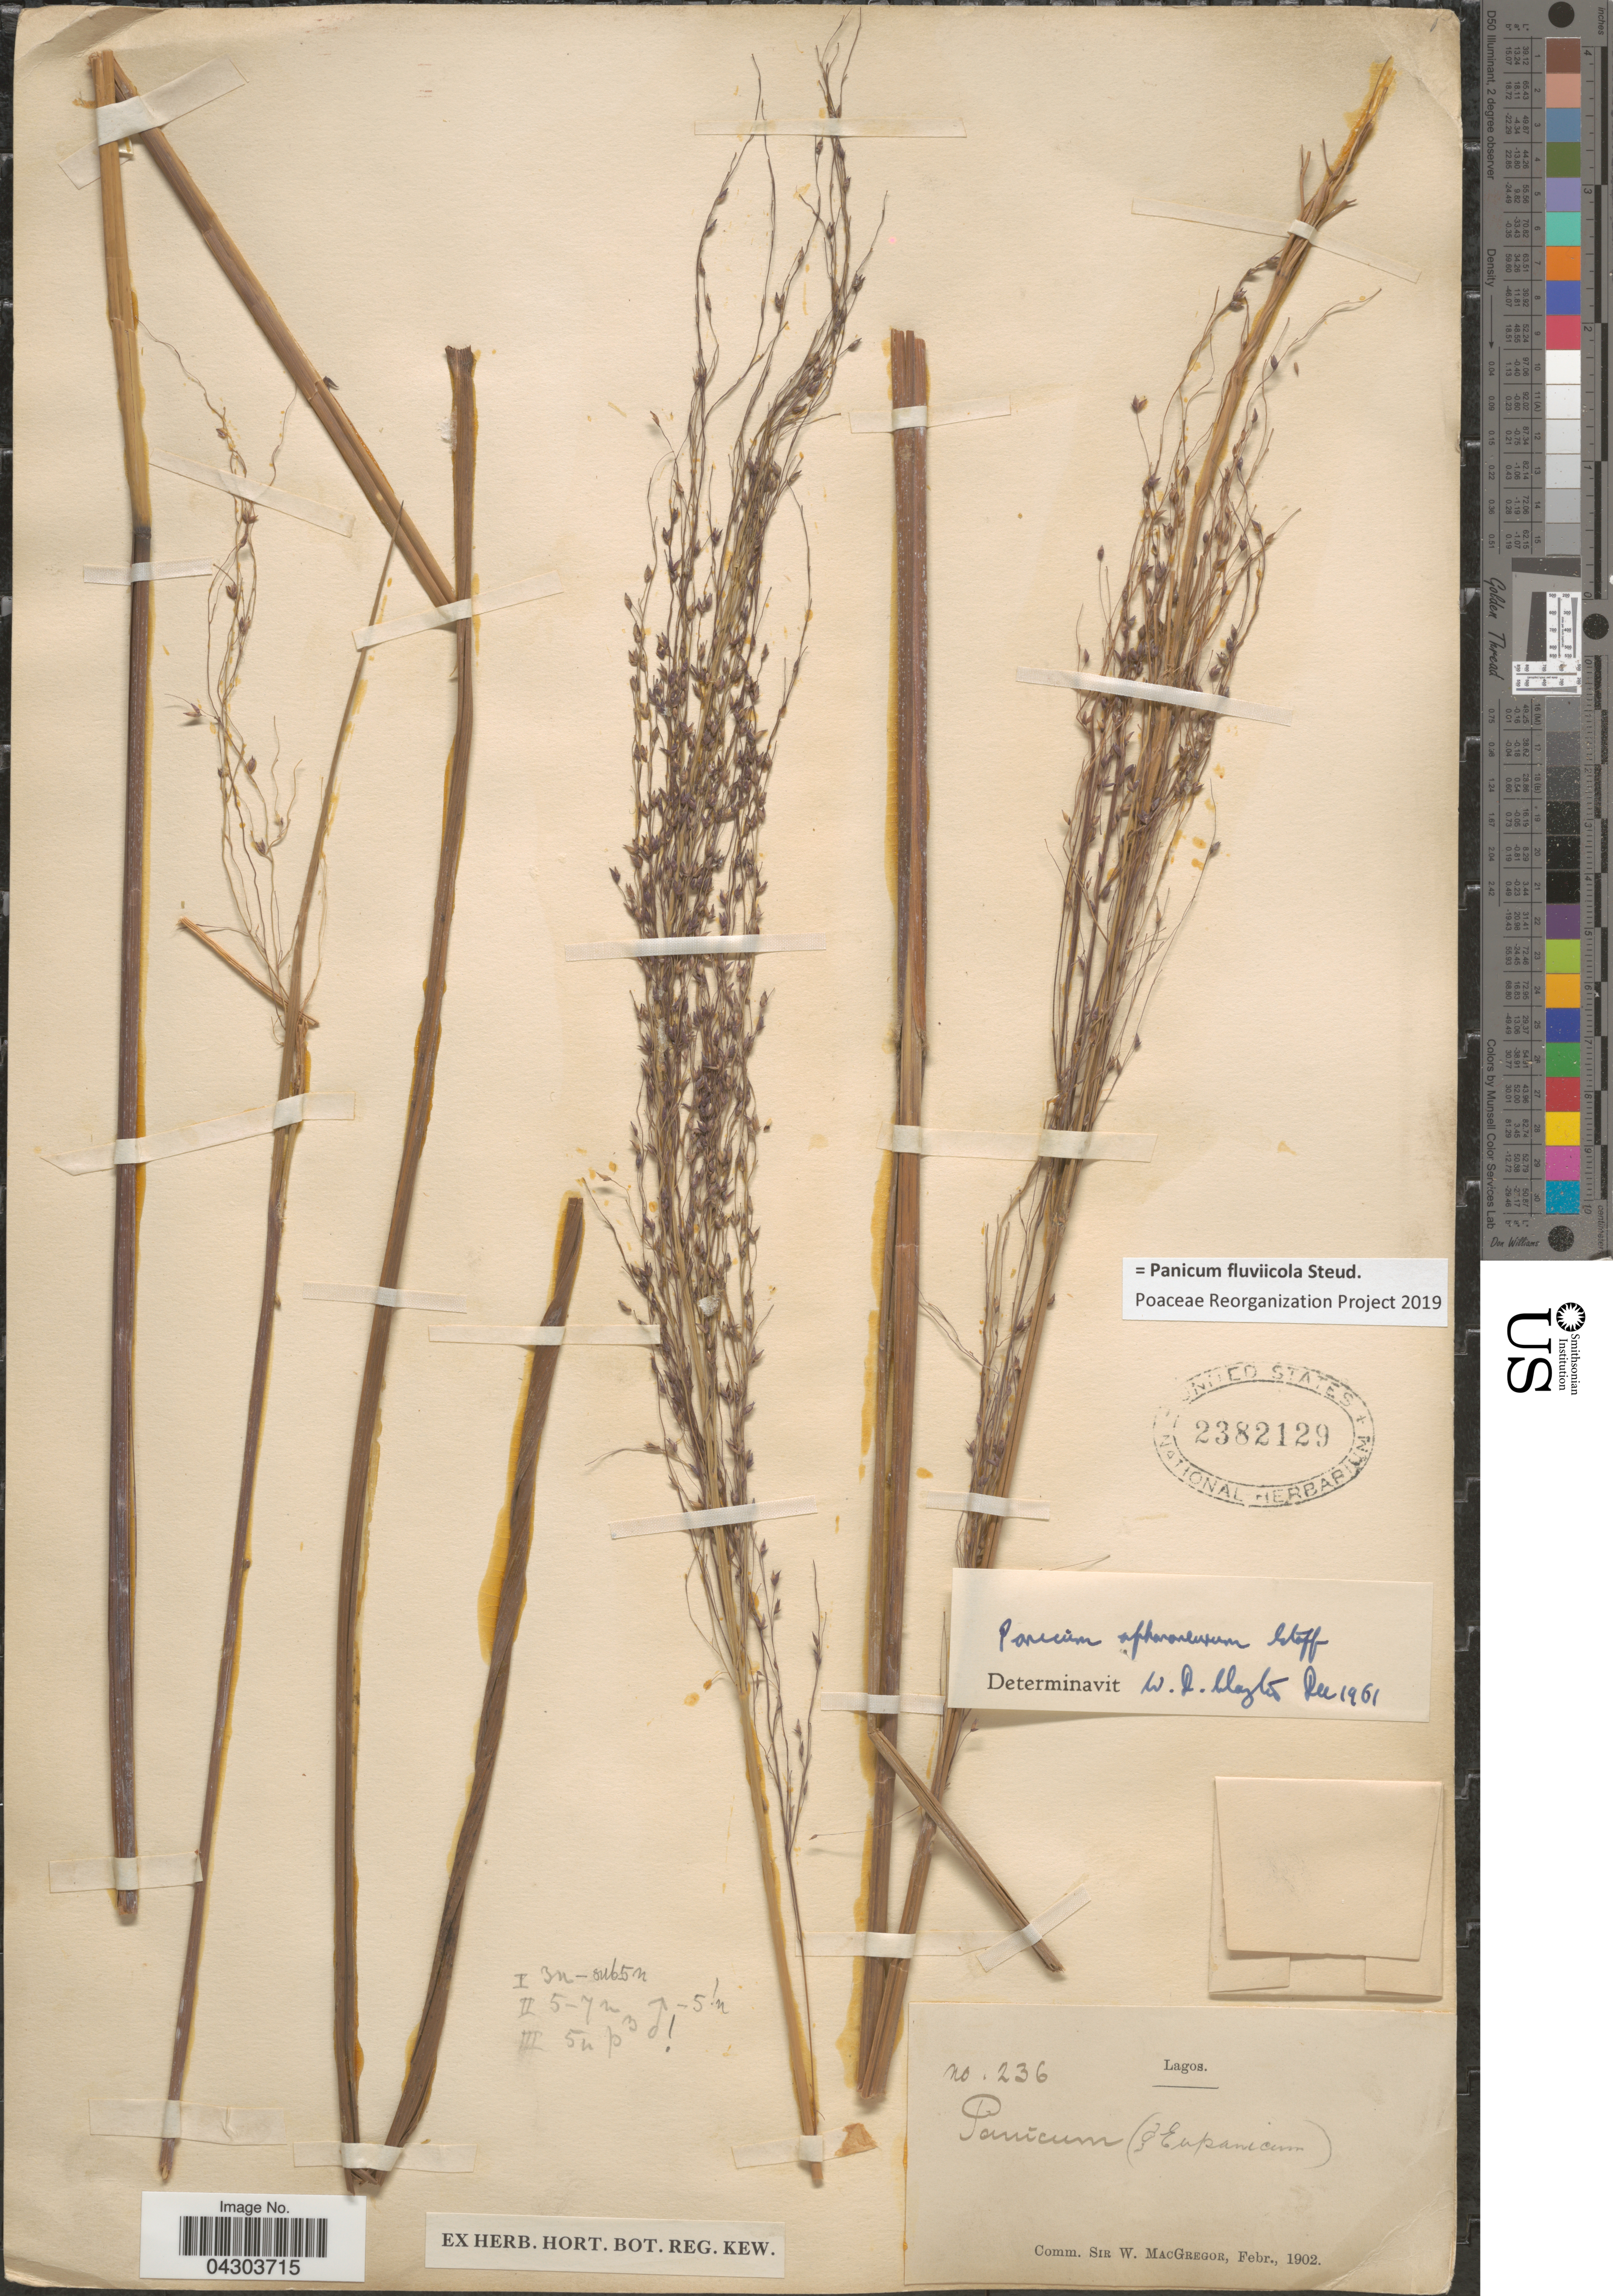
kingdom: Plantae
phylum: Tracheophyta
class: Liliopsida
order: Poales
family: Poaceae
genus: Panicum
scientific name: Panicum fluviicola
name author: Steud.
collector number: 236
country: Nigeria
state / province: Lagos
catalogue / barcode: US 2382129